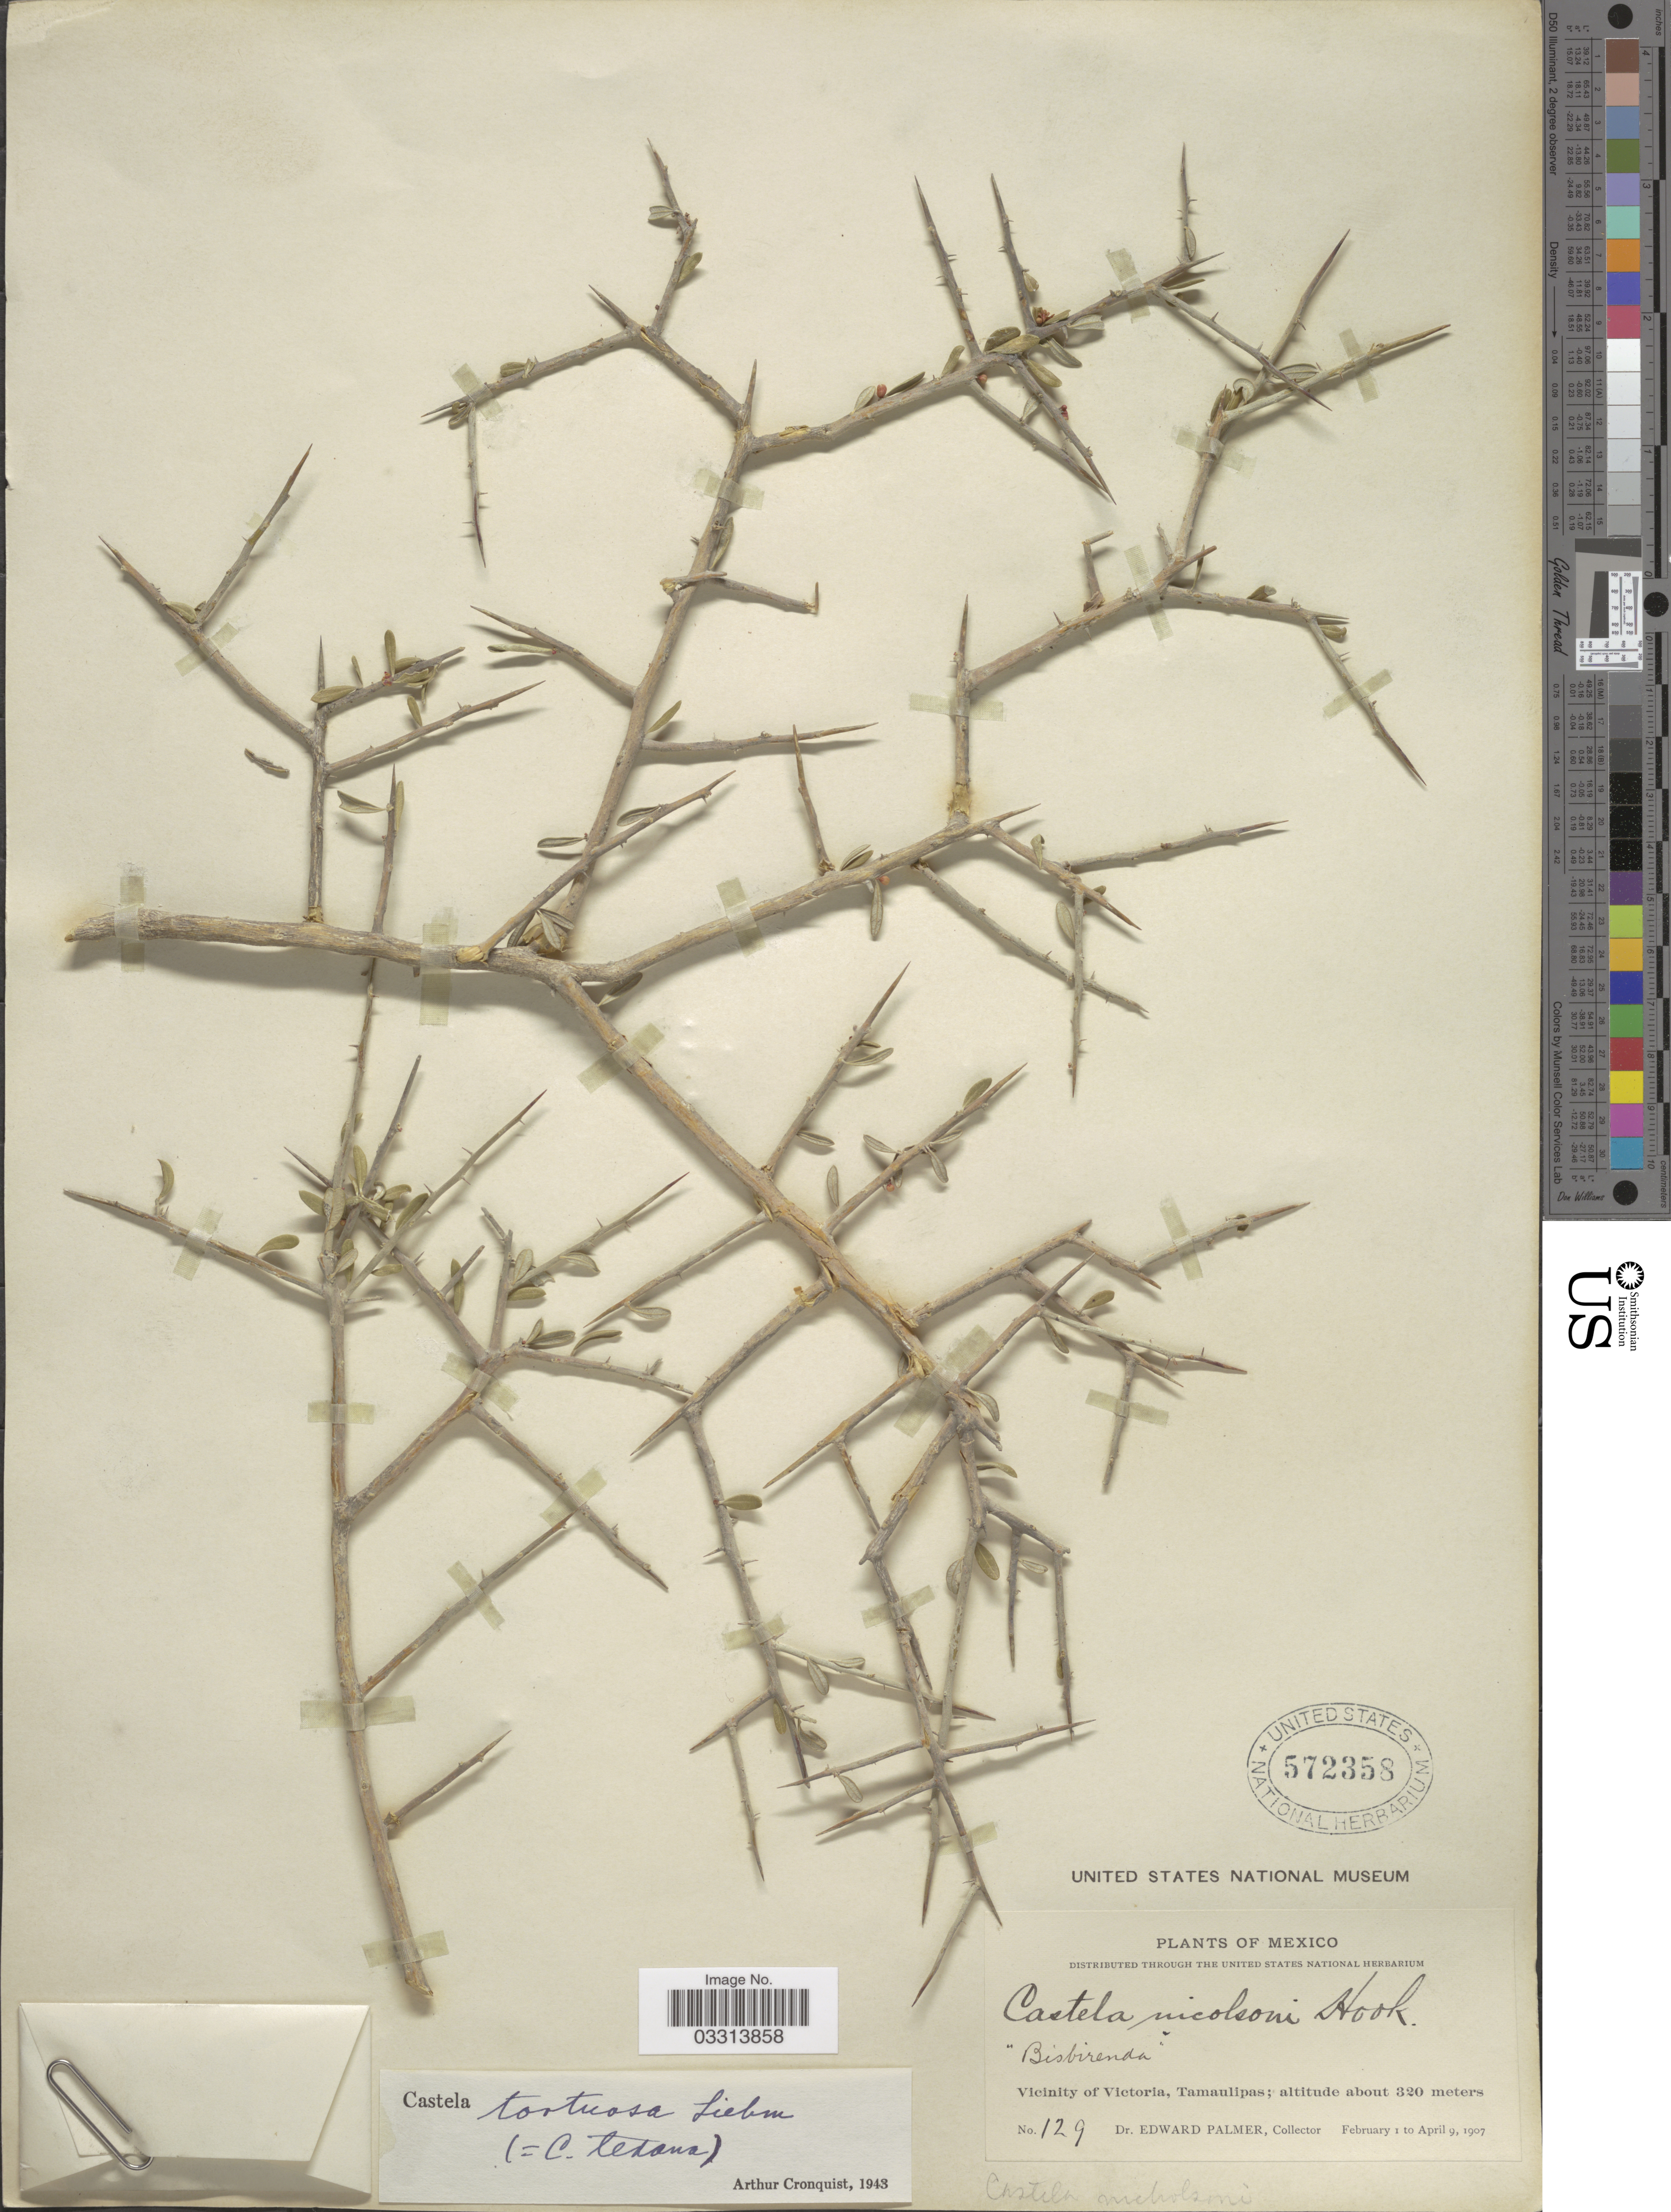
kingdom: Plantae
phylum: Tracheophyta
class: Magnoliopsida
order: Sapindales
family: Simaroubaceae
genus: Castela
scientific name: Castela tortuosa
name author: Liebm.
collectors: E. Palmer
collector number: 129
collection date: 1907-02-01/1907-04-09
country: Mexico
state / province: Tamaulipas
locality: Vicinity of Victoria.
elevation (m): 320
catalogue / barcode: US 572358